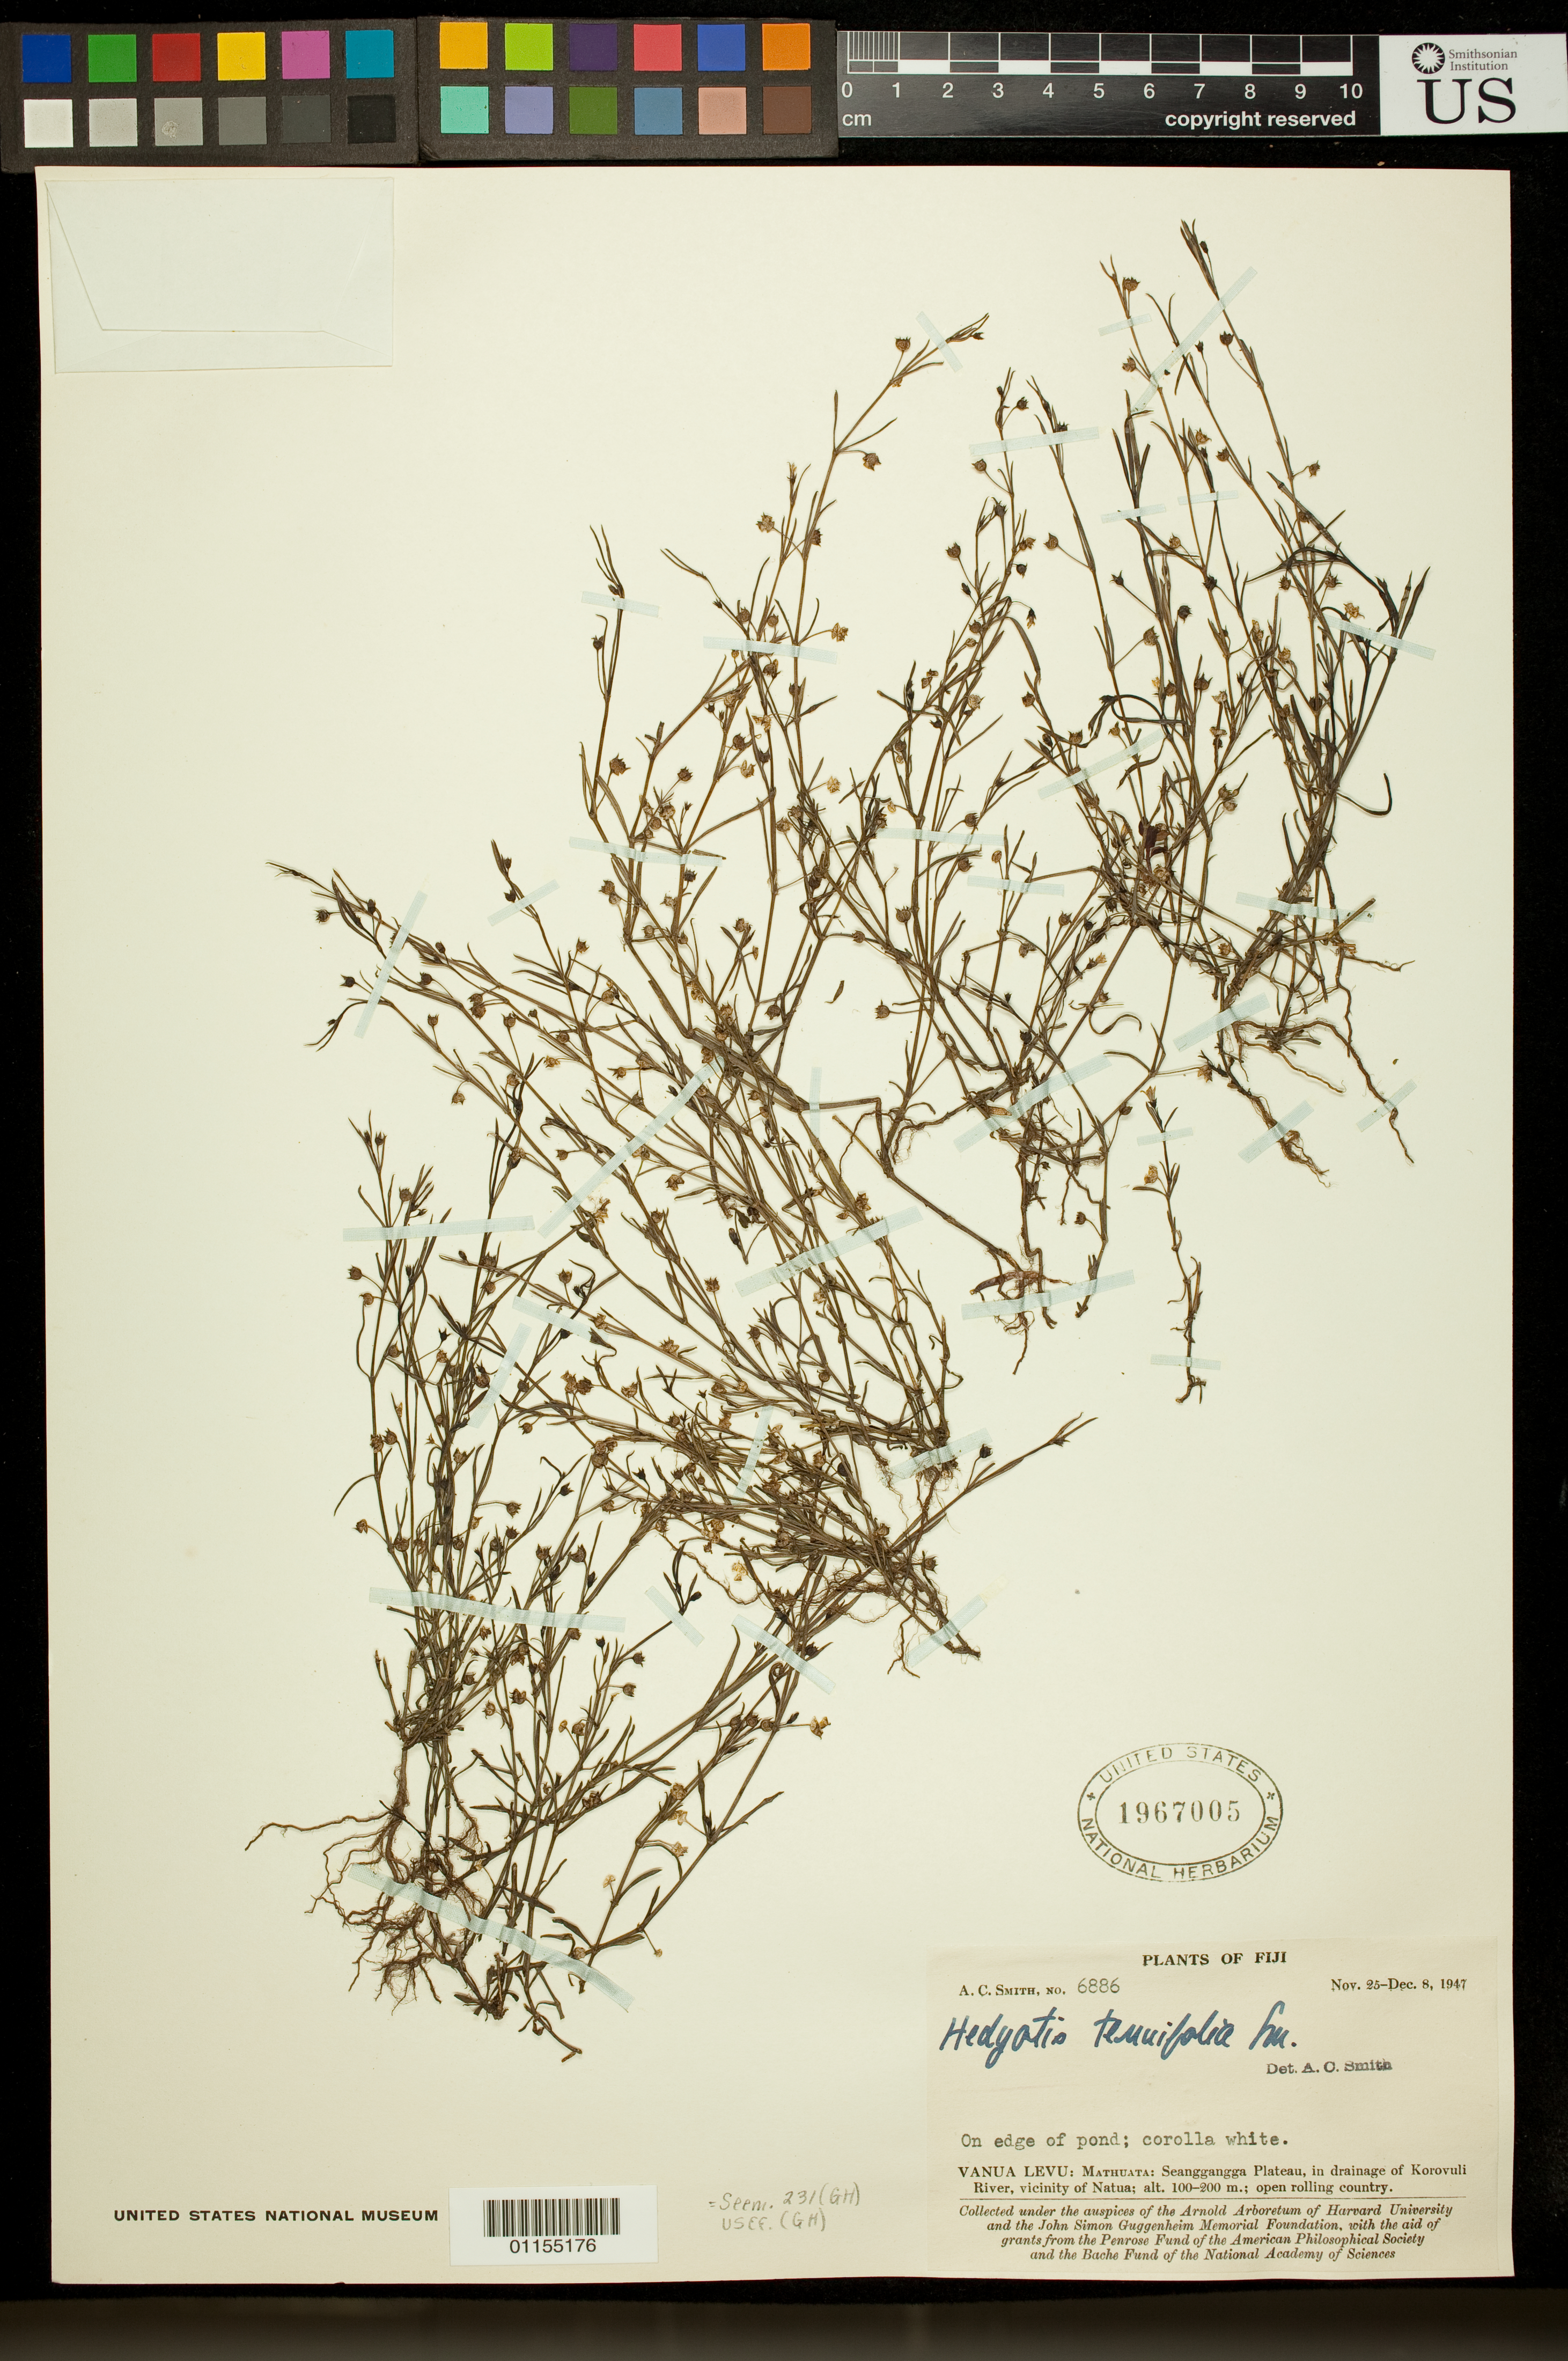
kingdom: Plantae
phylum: Tracheophyta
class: Magnoliopsida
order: Gentianales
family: Rubiaceae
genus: Oldenlandia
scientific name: Oldenlandia galioides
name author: (F. Muell.) F. Muell.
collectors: A. C. Smith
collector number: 6886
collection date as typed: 25 Nov 1947 to 08 Dec 1947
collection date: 1947-11-25/1947-12-08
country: Fiji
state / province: Northern Division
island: Macuata-i-wai [Mathuata-i-wai]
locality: Mathuata Prov., seanggangga plateau, in drainage of korovuli river, vicinity of natua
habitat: edge of pond, open rolling country,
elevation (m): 100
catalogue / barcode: US 1967005